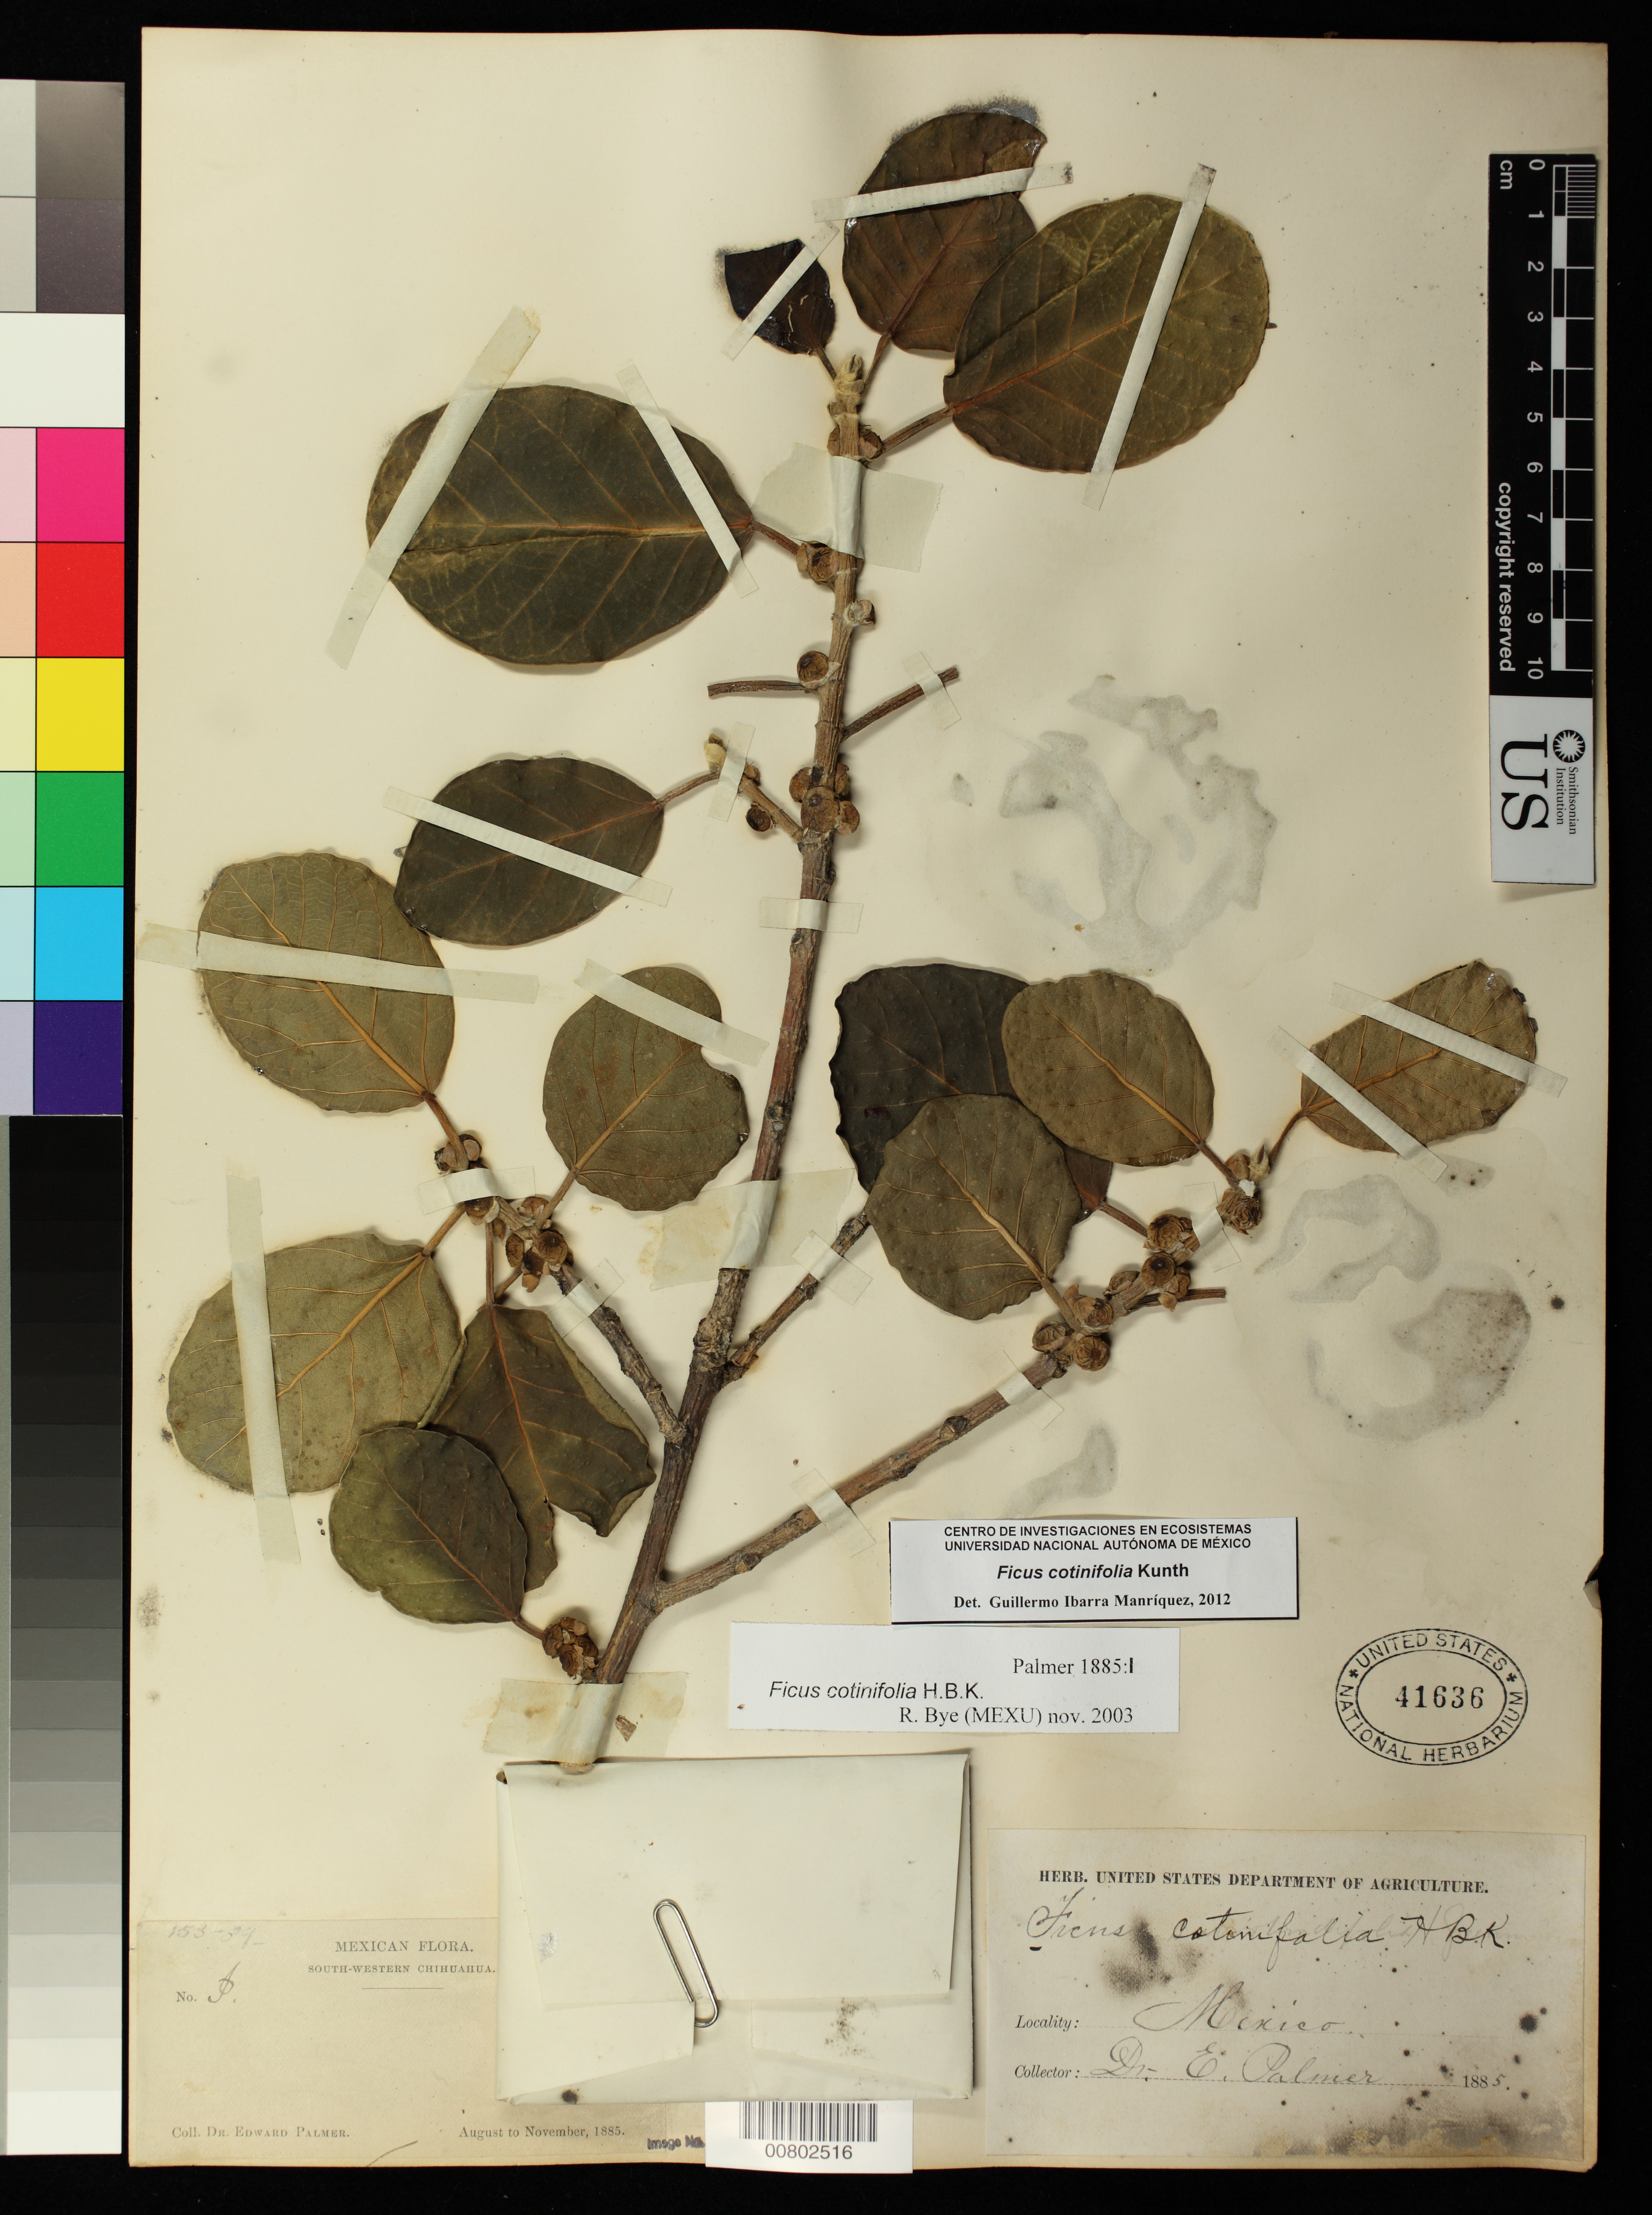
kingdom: Plantae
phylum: Tracheophyta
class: Magnoliopsida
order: Rosales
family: Moraceae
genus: Ficus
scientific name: Ficus cotinifolia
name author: Kunth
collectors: E. Palmer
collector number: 153-39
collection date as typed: Aug 1885 to -- Nov 1885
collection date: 1885-08/1885-11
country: Mexico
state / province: Chihuahua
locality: I SW Chihuahua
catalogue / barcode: US 41636